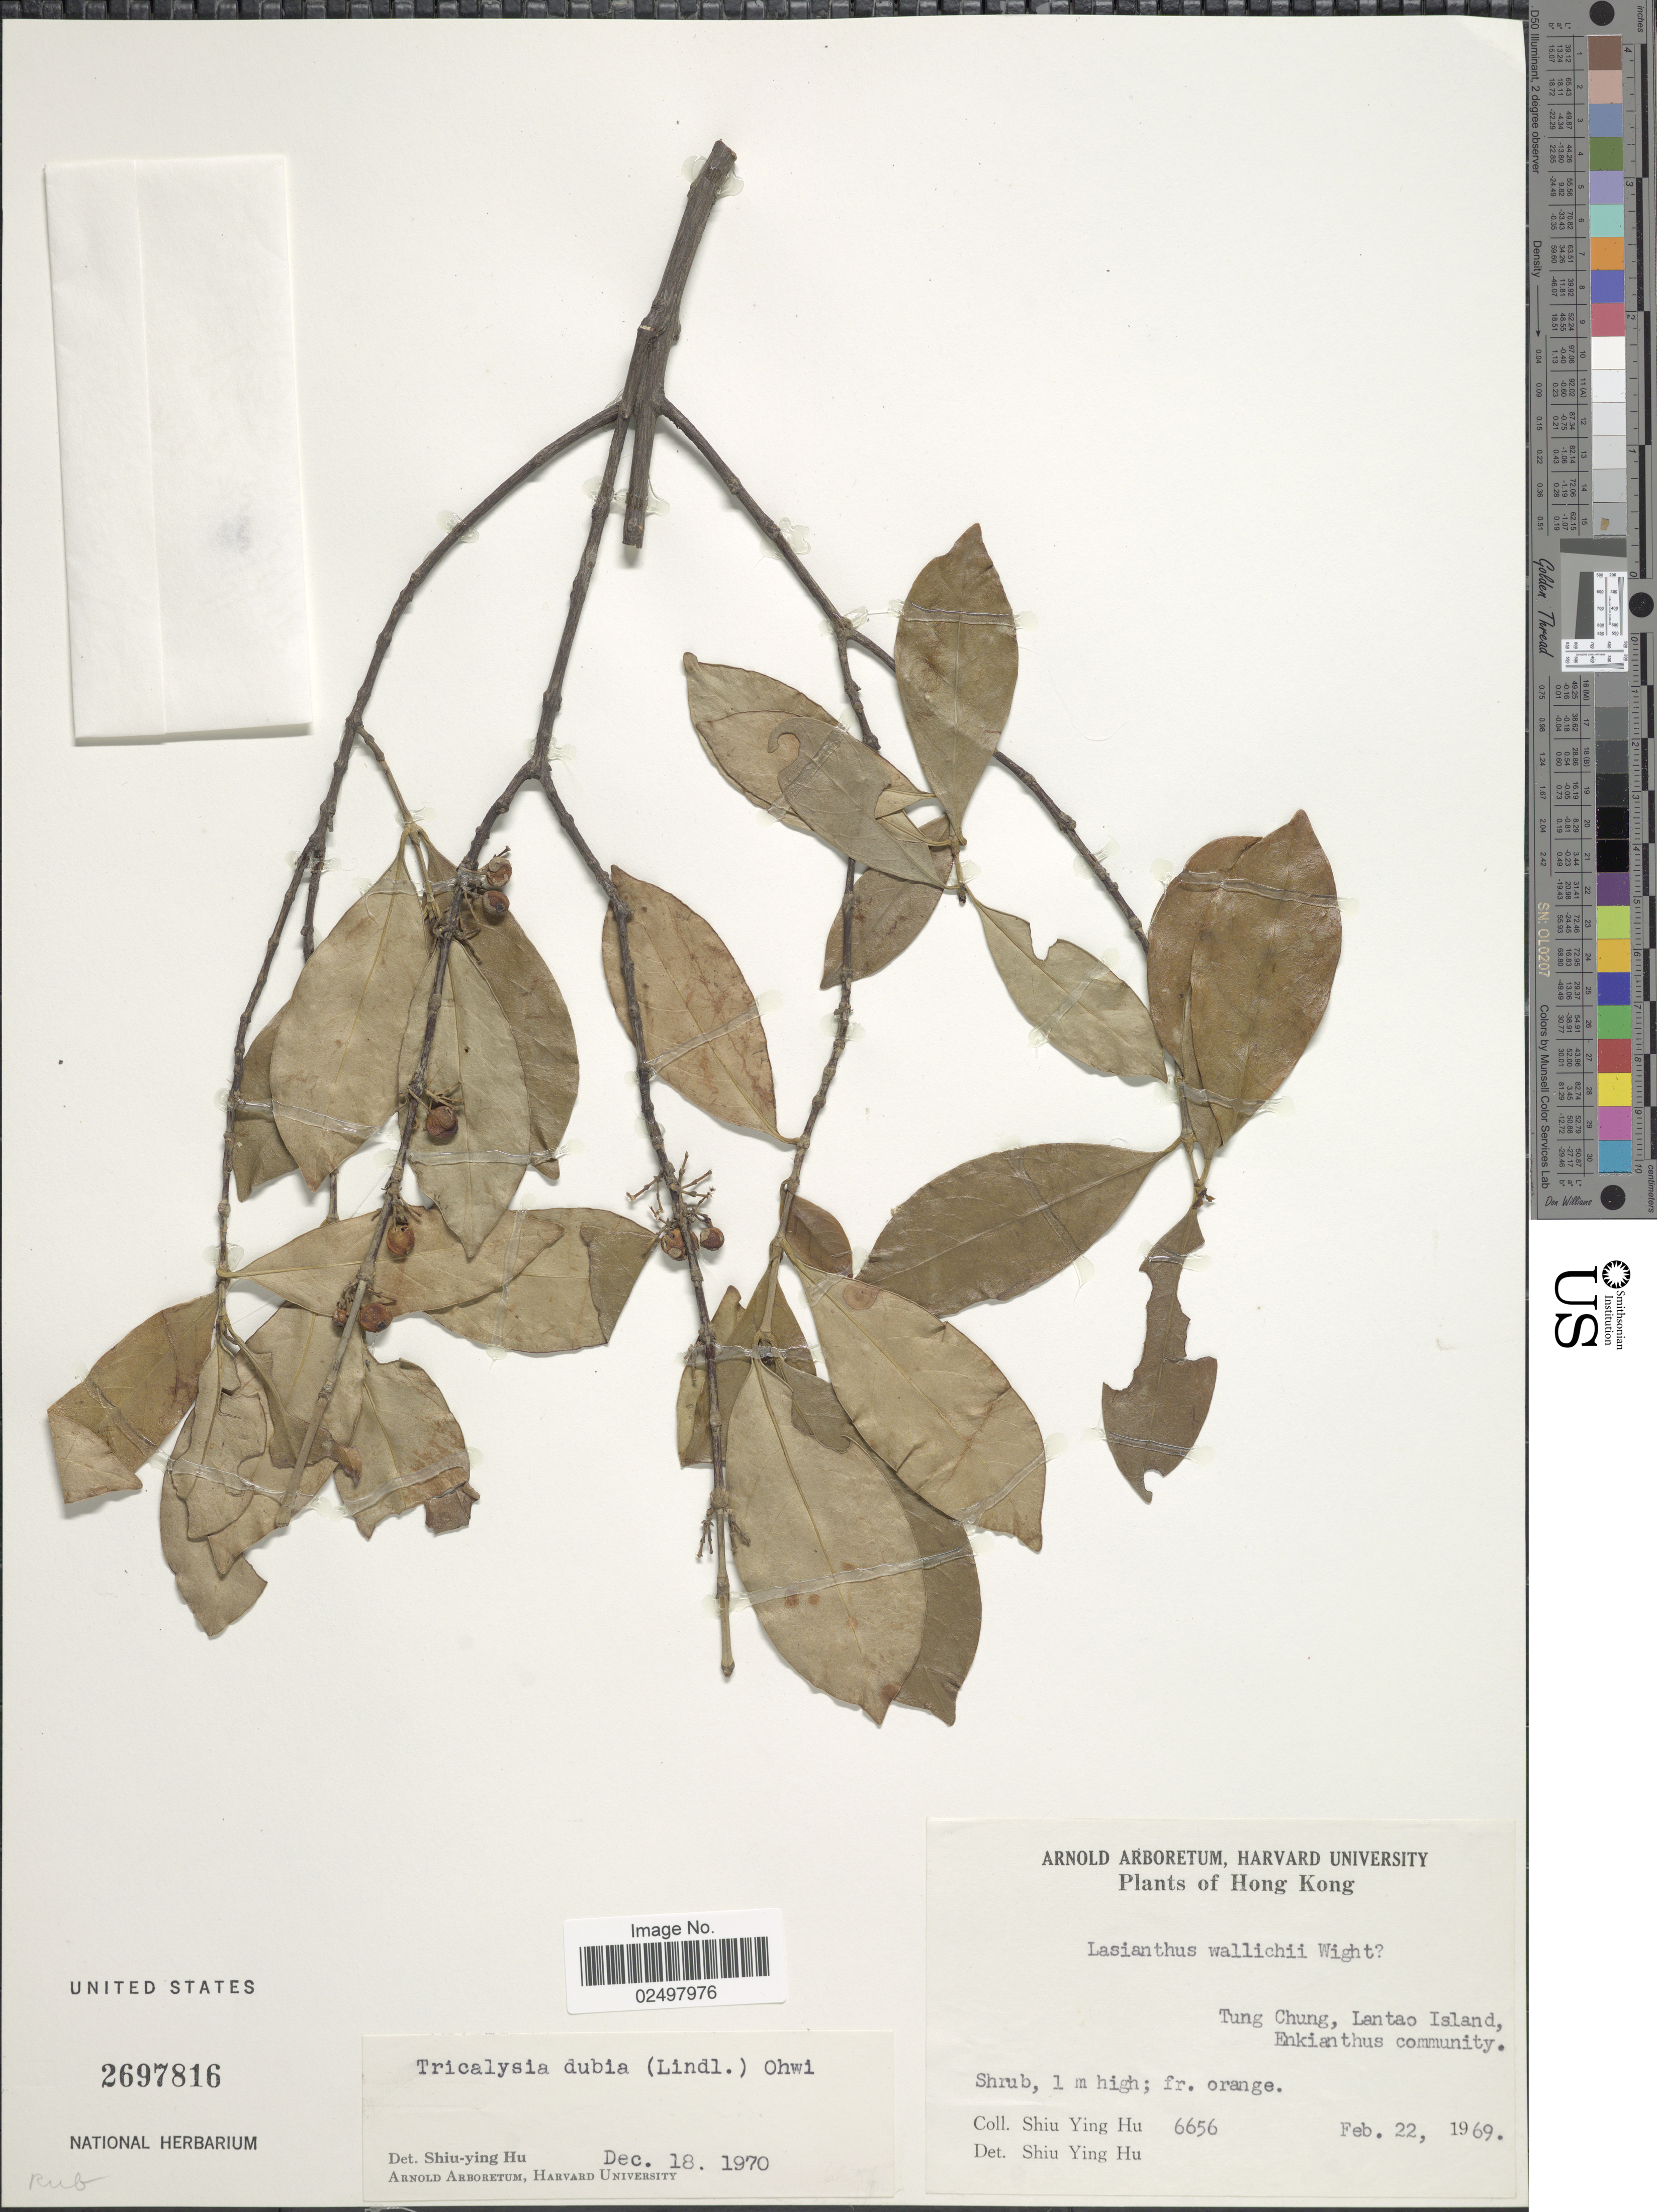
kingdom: Plantae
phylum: Tracheophyta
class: Magnoliopsida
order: Gentianales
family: Rubiaceae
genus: Tricalysia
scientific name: Tricalysia dubia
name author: (Lindl.) Ohwi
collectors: S. Y. Hu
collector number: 6656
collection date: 1969-02-22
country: China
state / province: Hong Kong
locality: Tung Chung, Lantao Island, Enkianthus community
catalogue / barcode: US 2697816